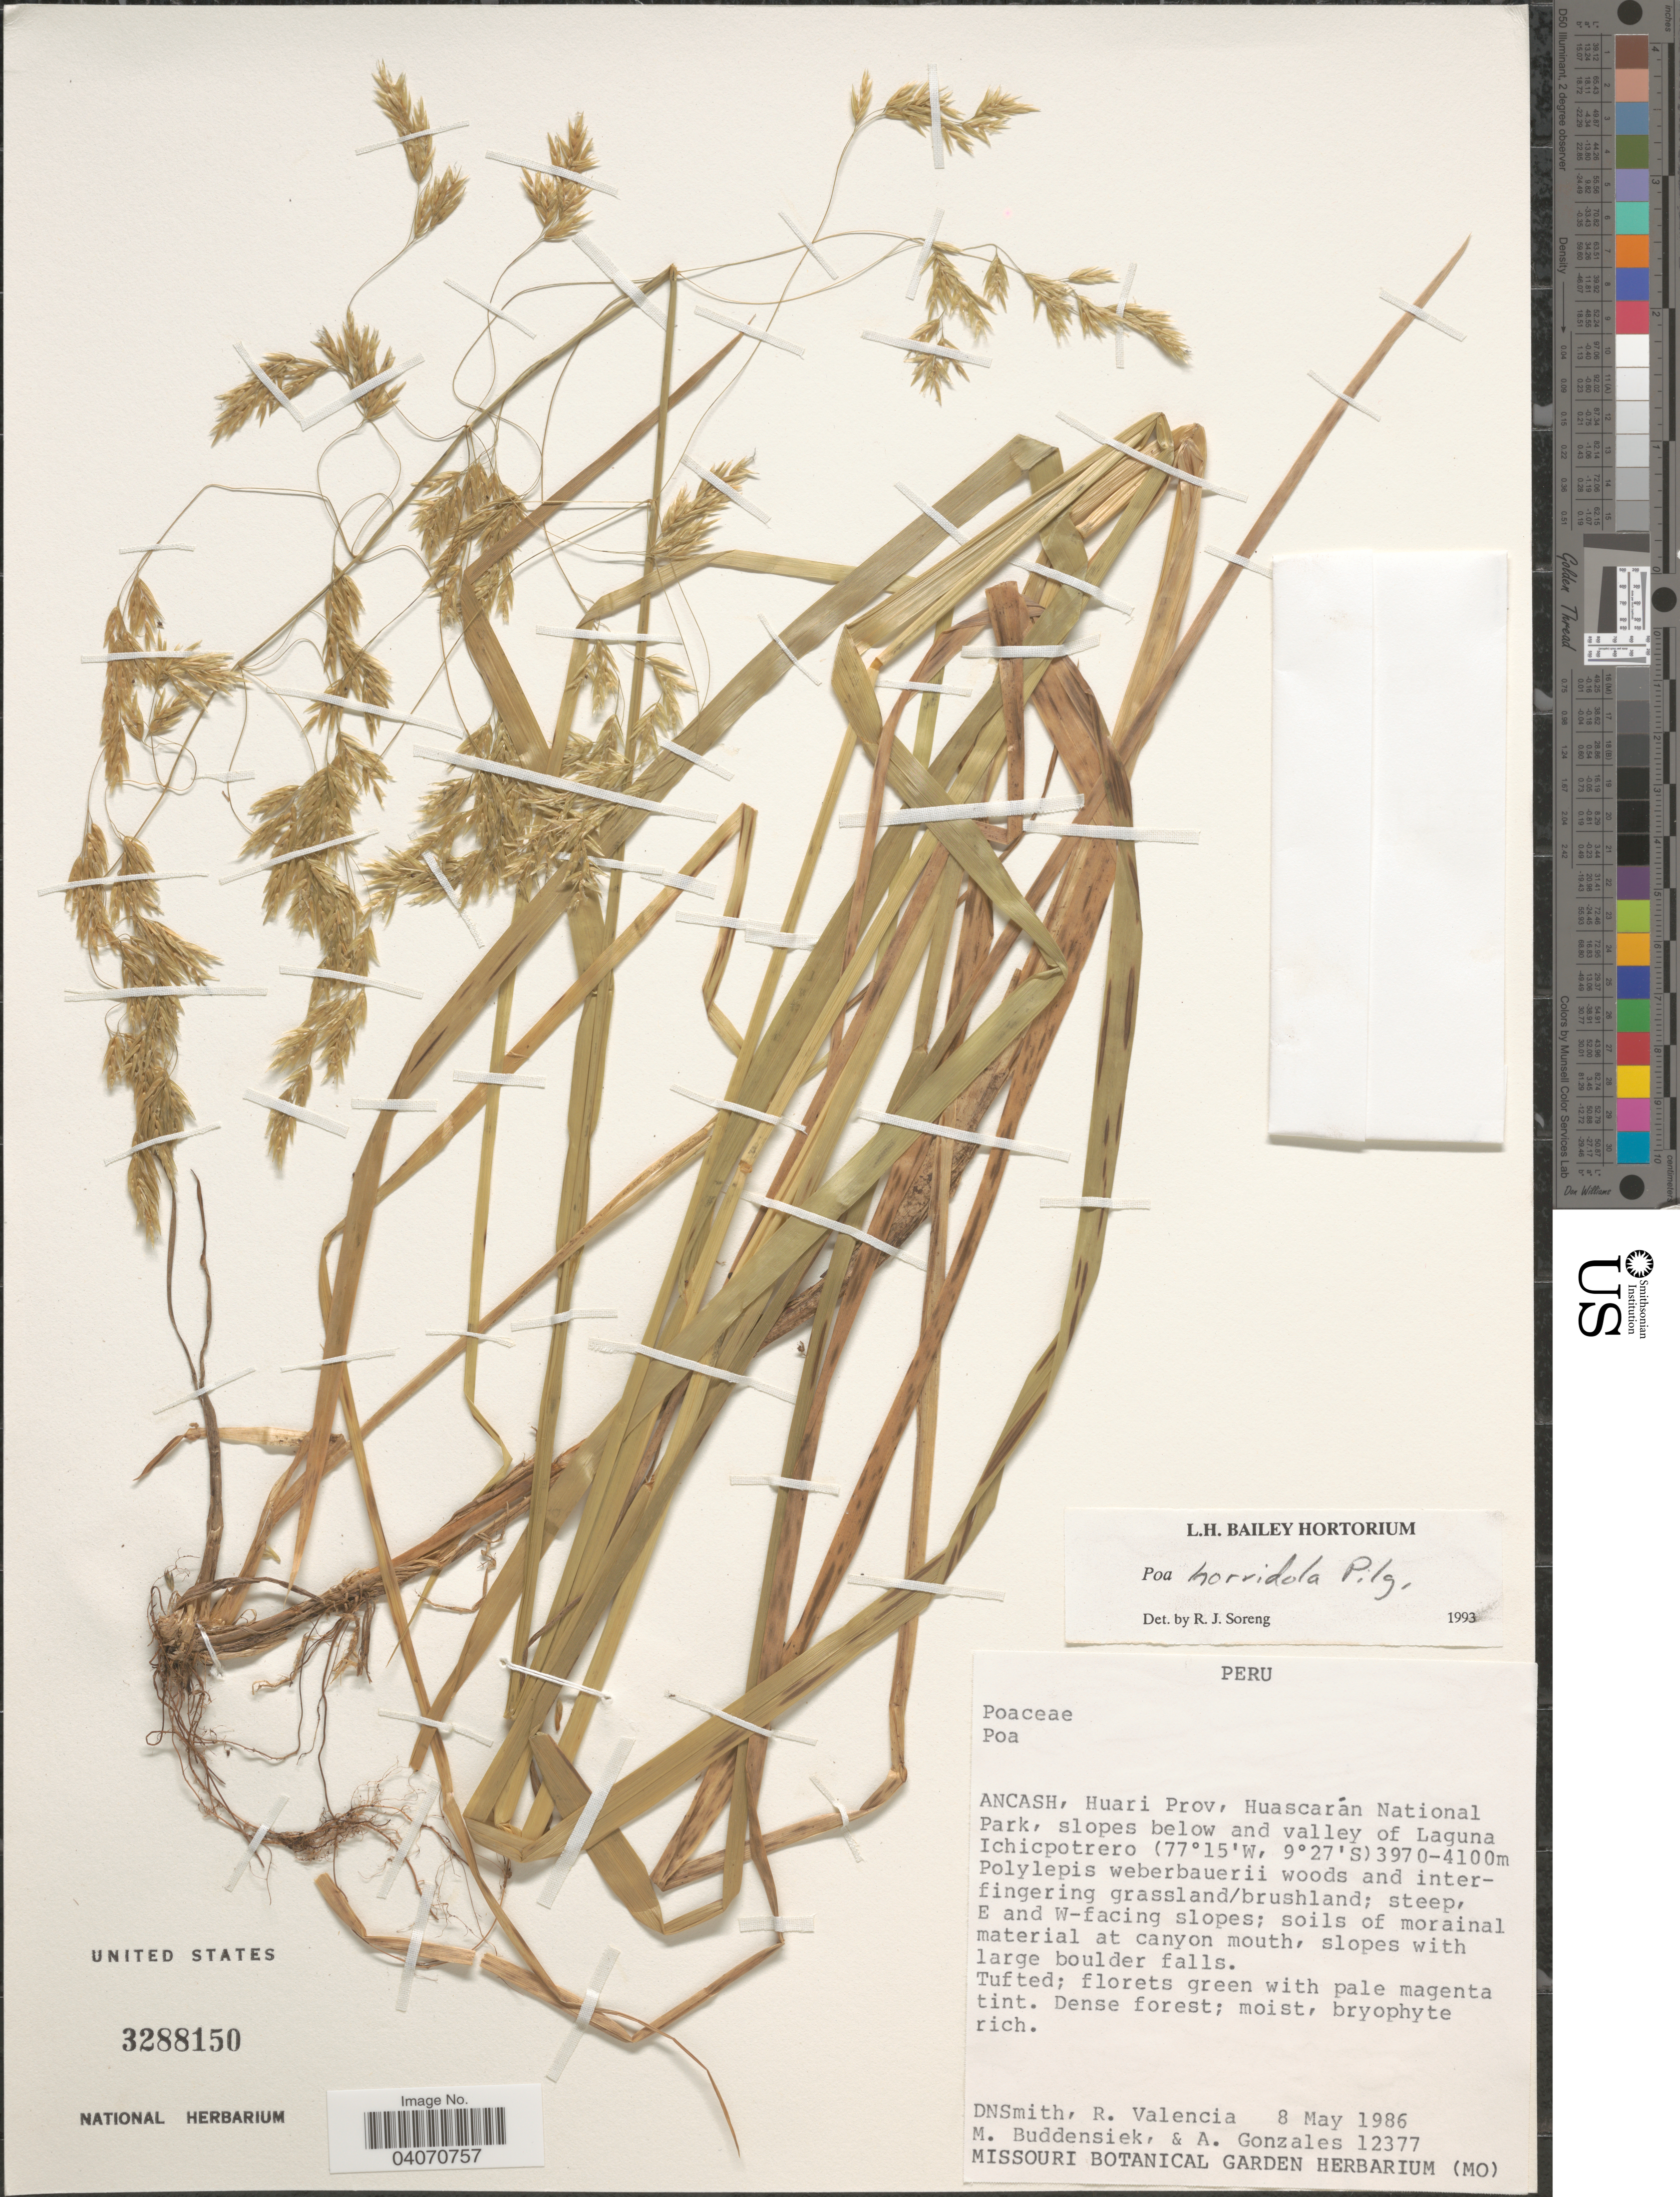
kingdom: Plantae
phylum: Tracheophyta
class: Liliopsida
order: Poales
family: Poaceae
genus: Poa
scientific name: Poa horridula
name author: Pilg.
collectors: D. Smith, R. Valencia, M. Buddensiek & A. Gonzáles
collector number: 12377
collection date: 1986-05-08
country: Peru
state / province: Ancash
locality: Huari Prov, Huascarán National Park, slopes below and valley of Laguna Ichicpotrero. Steep, E and W-facing slopes.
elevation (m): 3970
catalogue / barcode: US 3288150